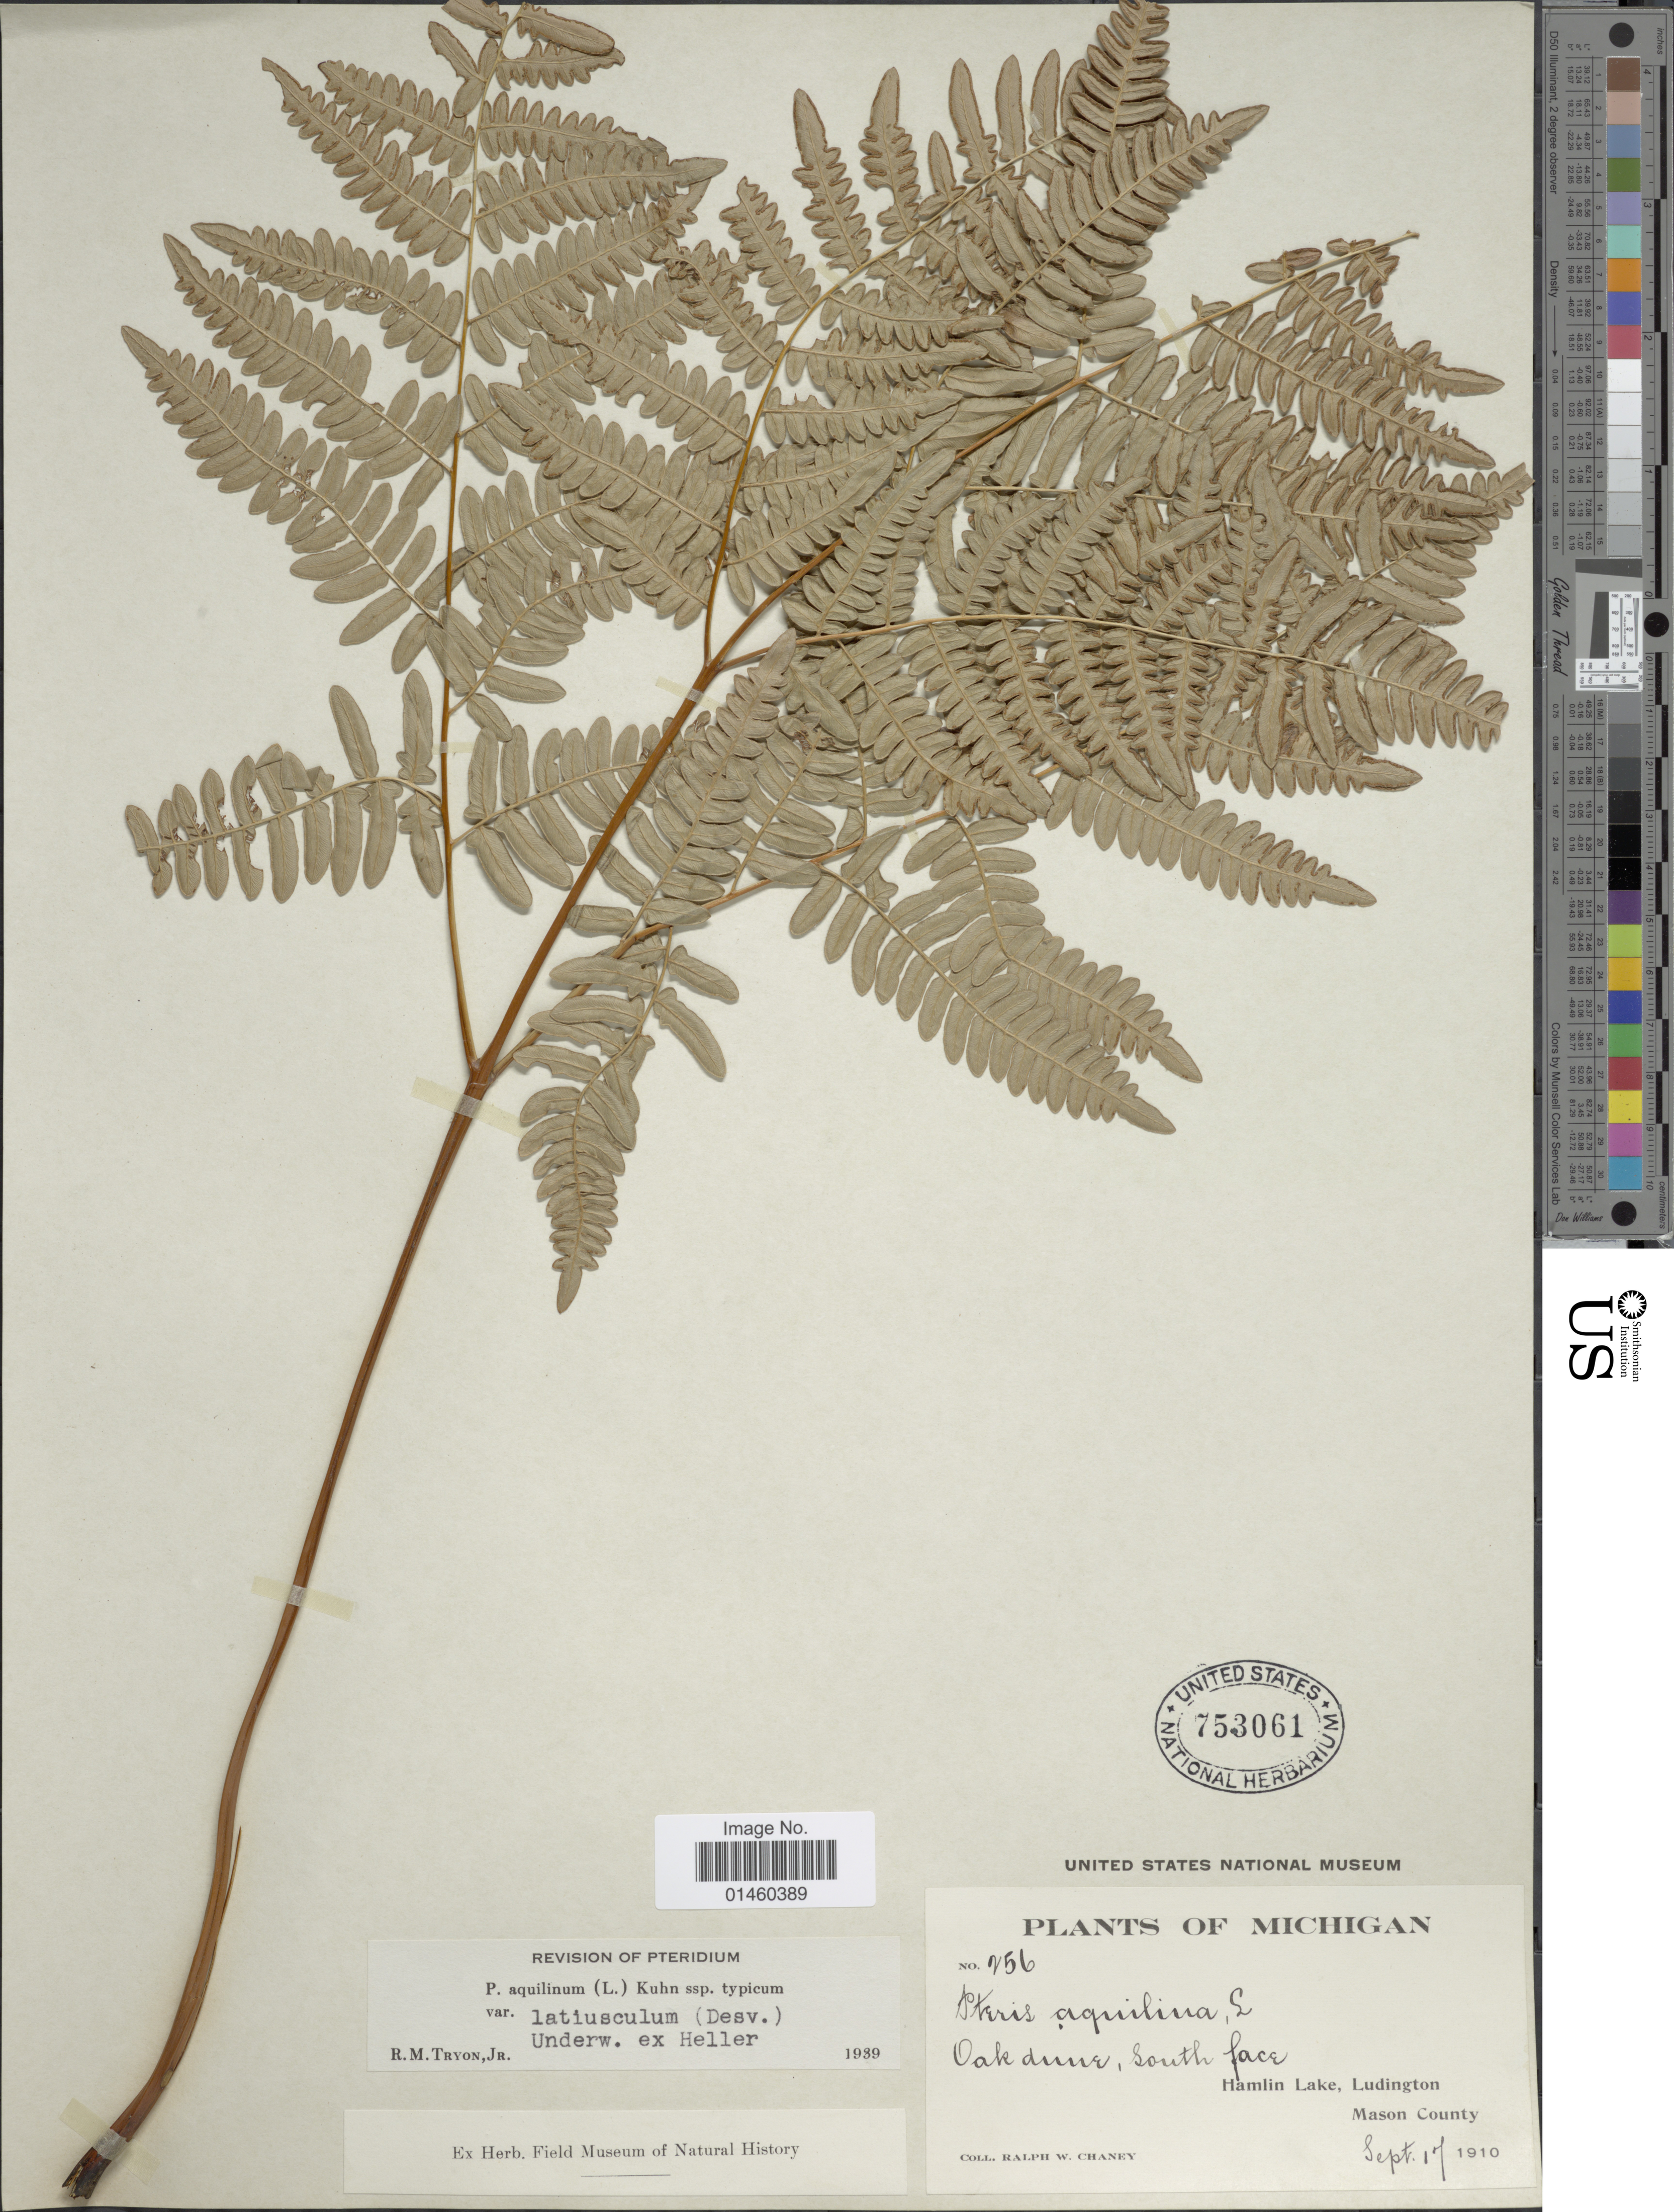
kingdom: Plantae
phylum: Tracheophyta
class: Polypodiopsida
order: Polypodiales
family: Dennstaedtiaceae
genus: Pteridium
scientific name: Pteridium aquilinum var. latiusculum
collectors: R. Chaney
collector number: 156*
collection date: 1910-09-17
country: United States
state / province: Michigan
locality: Oak, dune, south face, Hamlin Lake, Ludington Mason County.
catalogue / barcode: US 753061